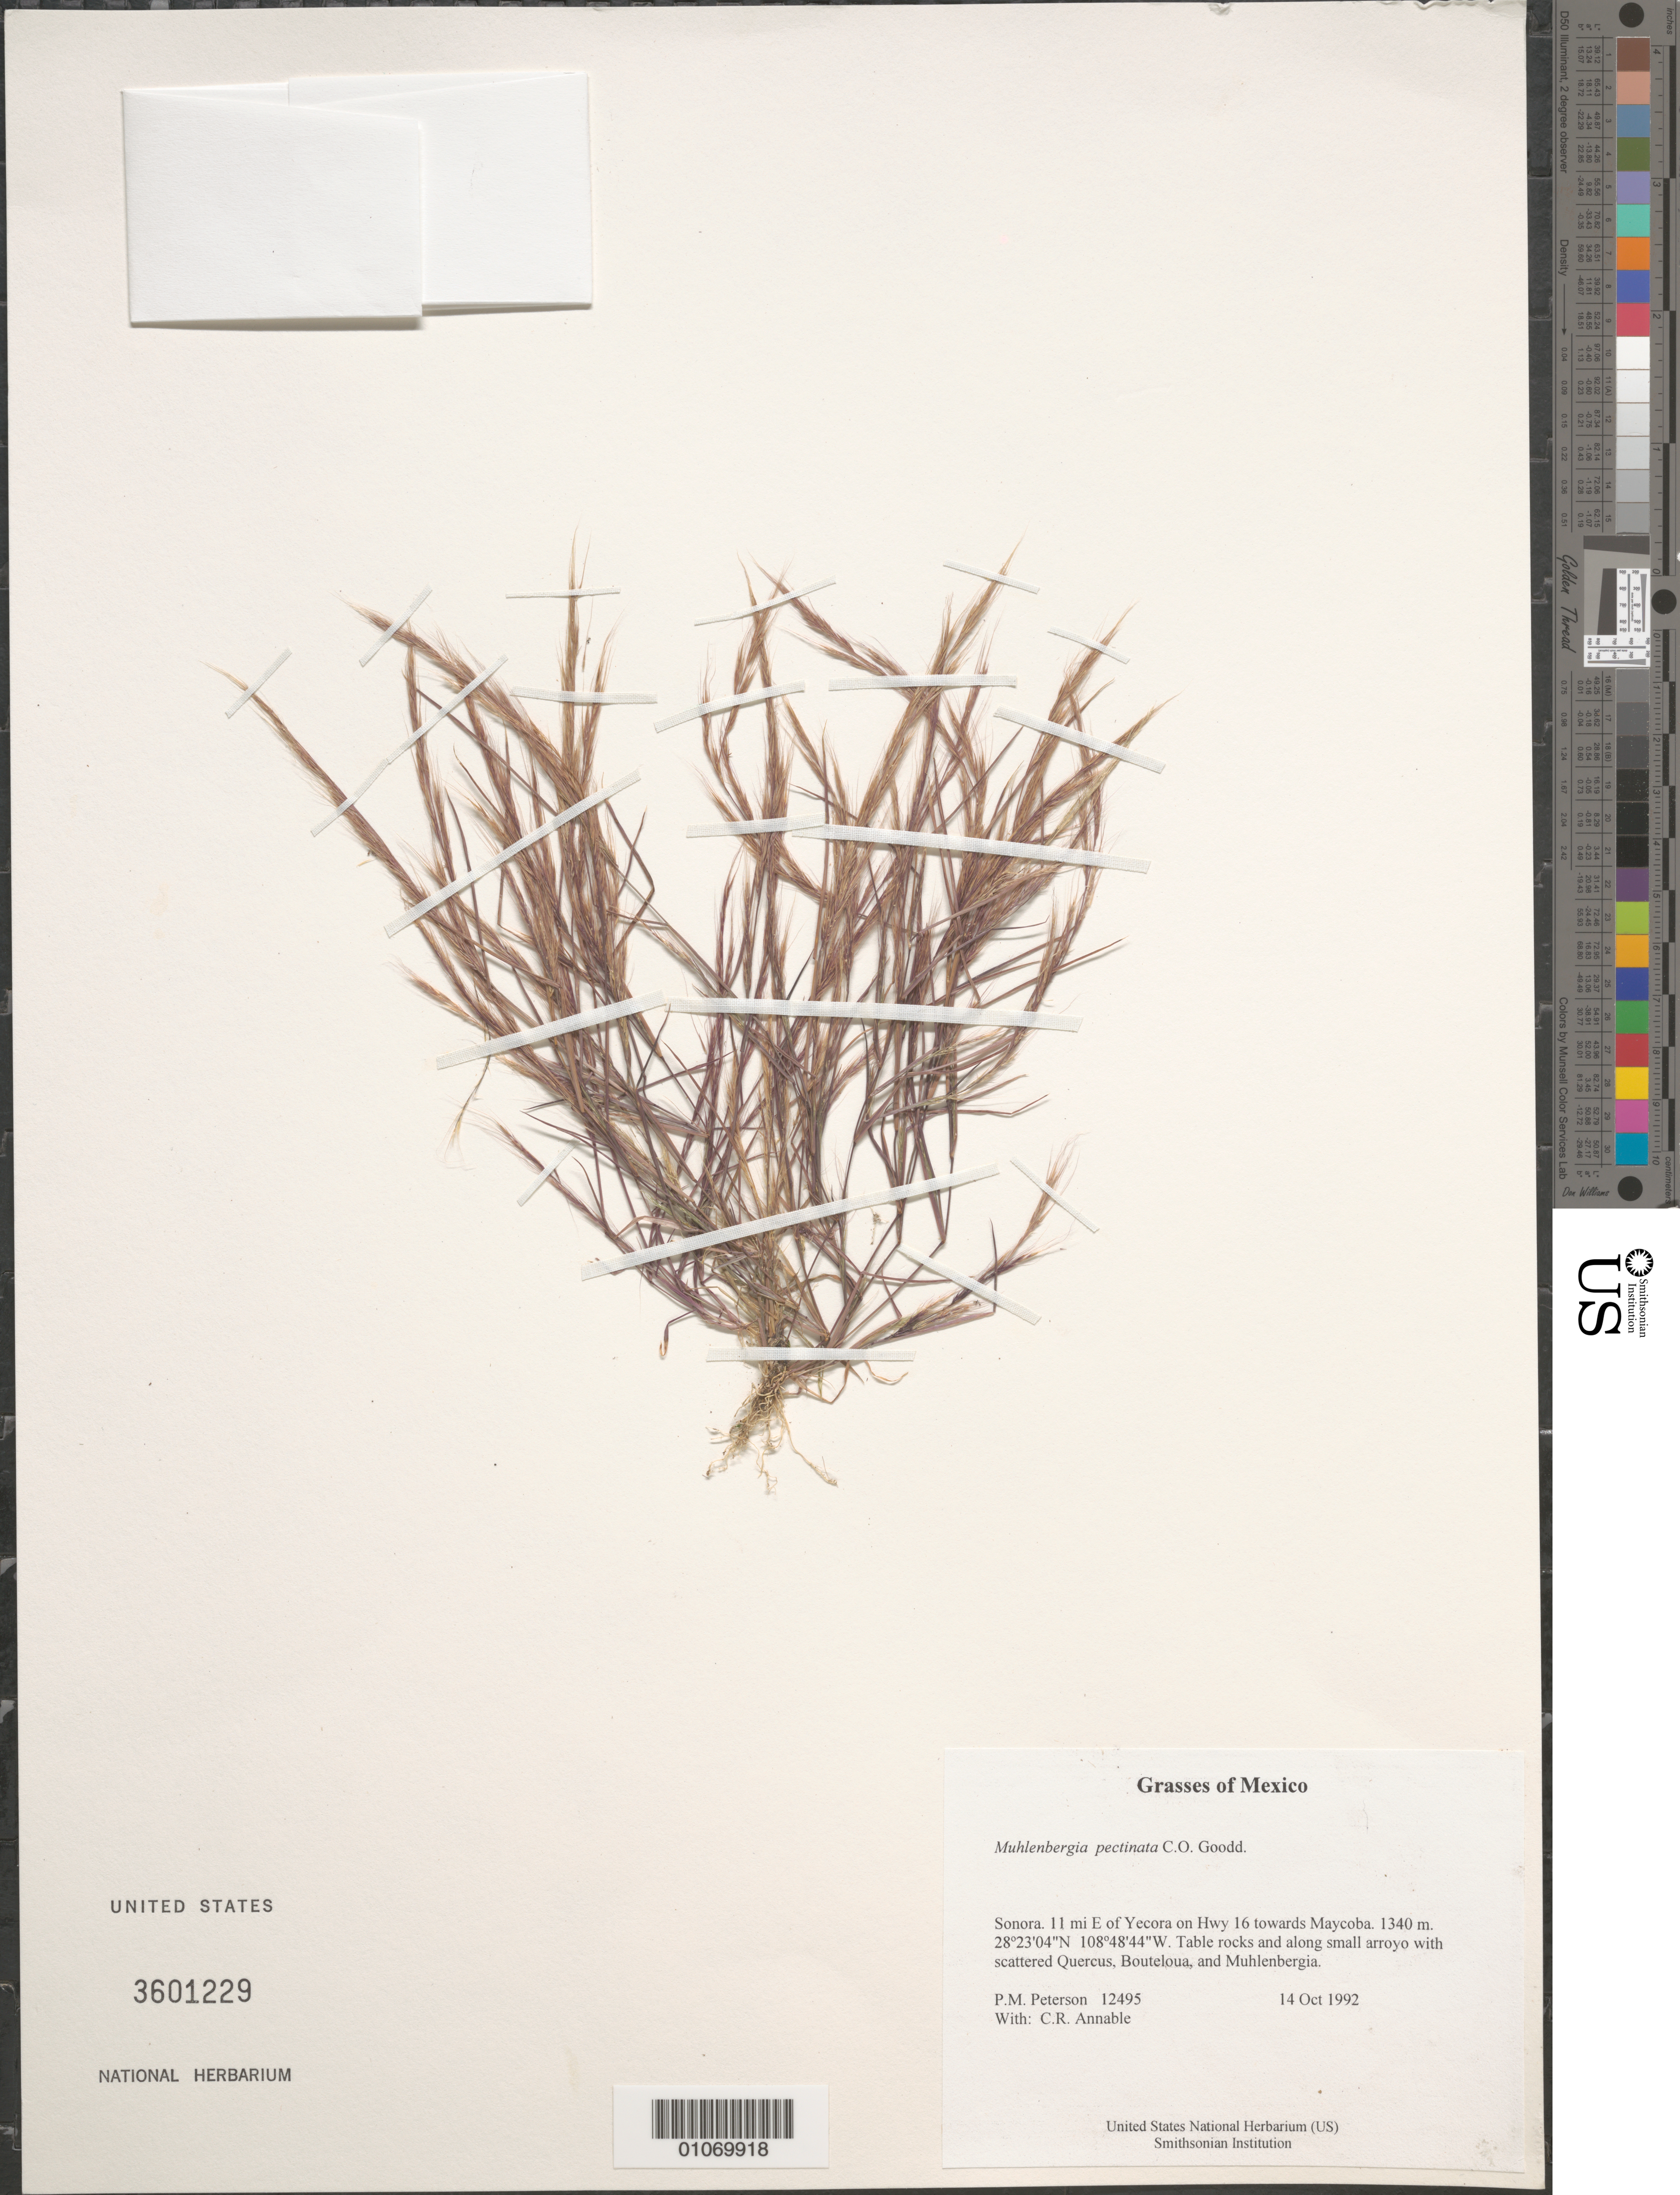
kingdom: Plantae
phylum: Tracheophyta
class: Liliopsida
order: Poales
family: Poaceae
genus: Muhlenbergia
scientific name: Muhlenbergia pectinata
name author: C.O. Goodd.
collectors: P. M. Peterson & C. R. Annable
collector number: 12495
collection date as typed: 14 Oct 1992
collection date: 1992-10-14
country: Mexico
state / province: Sonora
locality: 11 mi E of Yecora on Hwy 16 towards Maycoba.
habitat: Table rocks and along small arroyo with scattered Quercus, Bouteloua, and Muhlenbergia.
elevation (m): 1340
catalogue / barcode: US 3601229